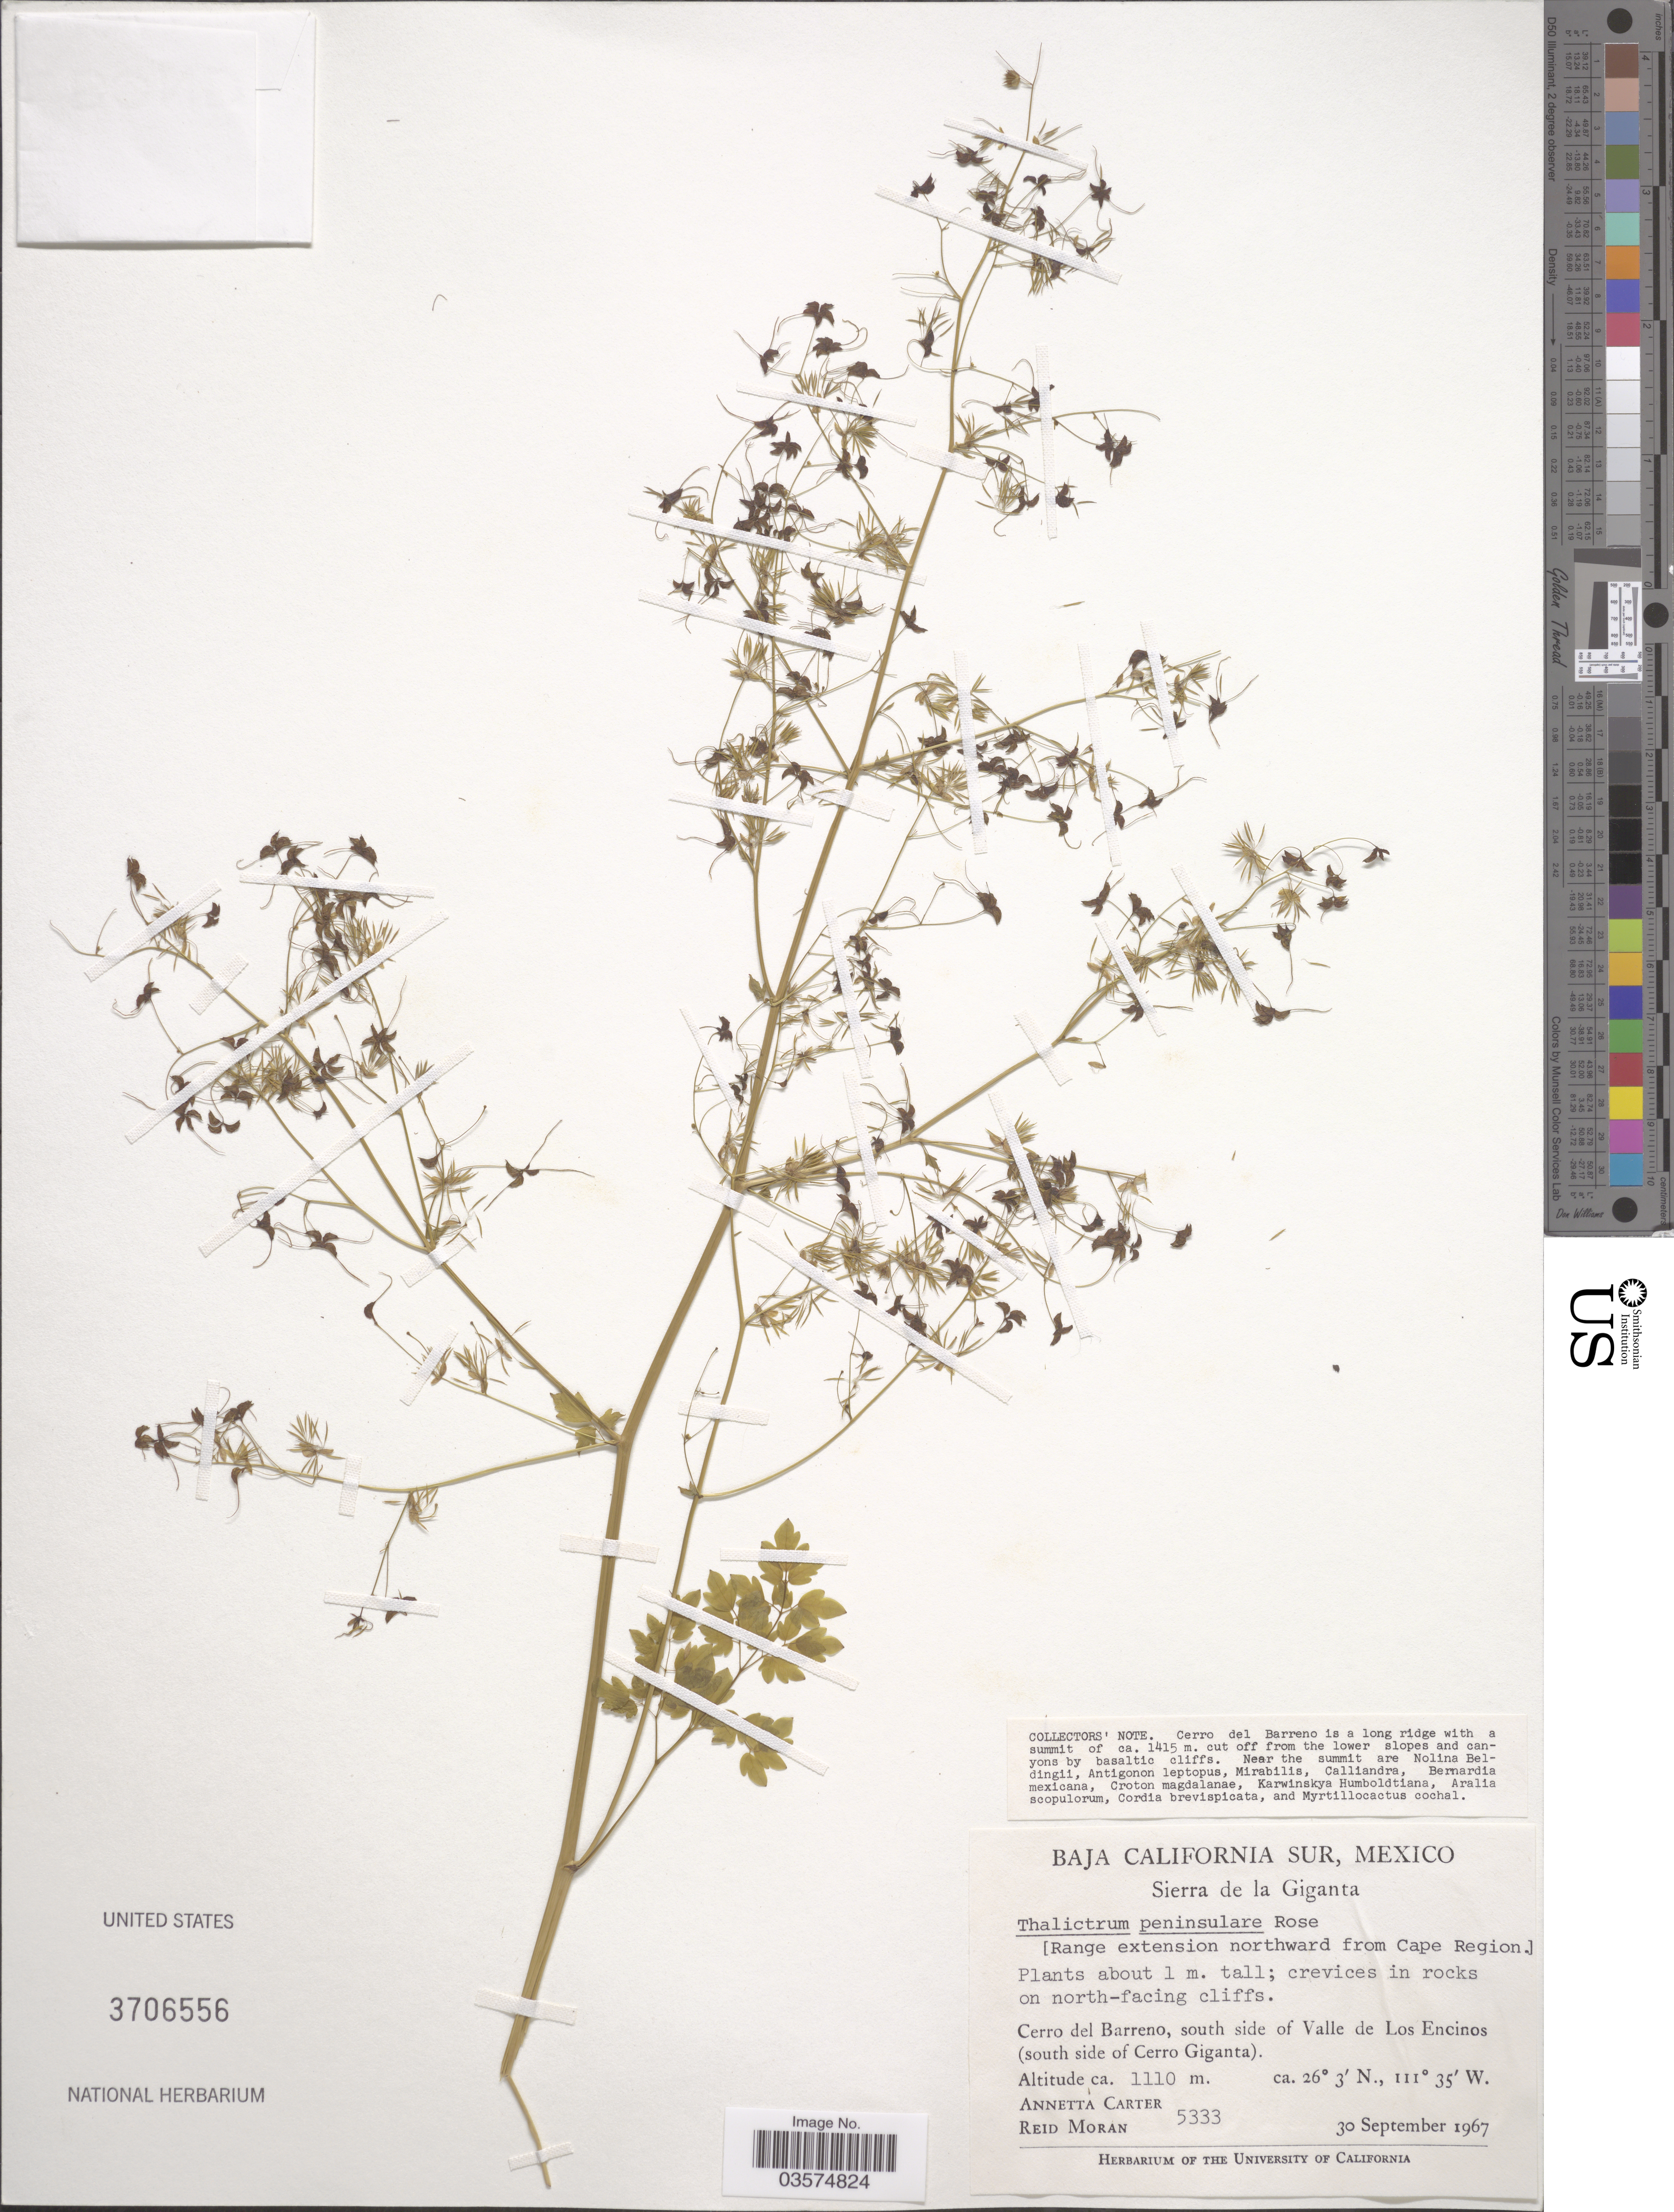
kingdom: Plantae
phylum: Tracheophyta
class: Magnoliopsida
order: Ranunculales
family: Ranunculaceae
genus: Thalictrum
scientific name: Thalictrum peninsulare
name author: (Brandegee) Rose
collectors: A. Carter & R. Moran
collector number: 5333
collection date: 1967-09-30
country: Mexico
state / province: Baja California Sur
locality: Sierra de la Giganta. Cerro del Barreno, south side of Valle de Los Encinos (south side of Cerro Giganta).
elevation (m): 1110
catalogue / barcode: US 3706556